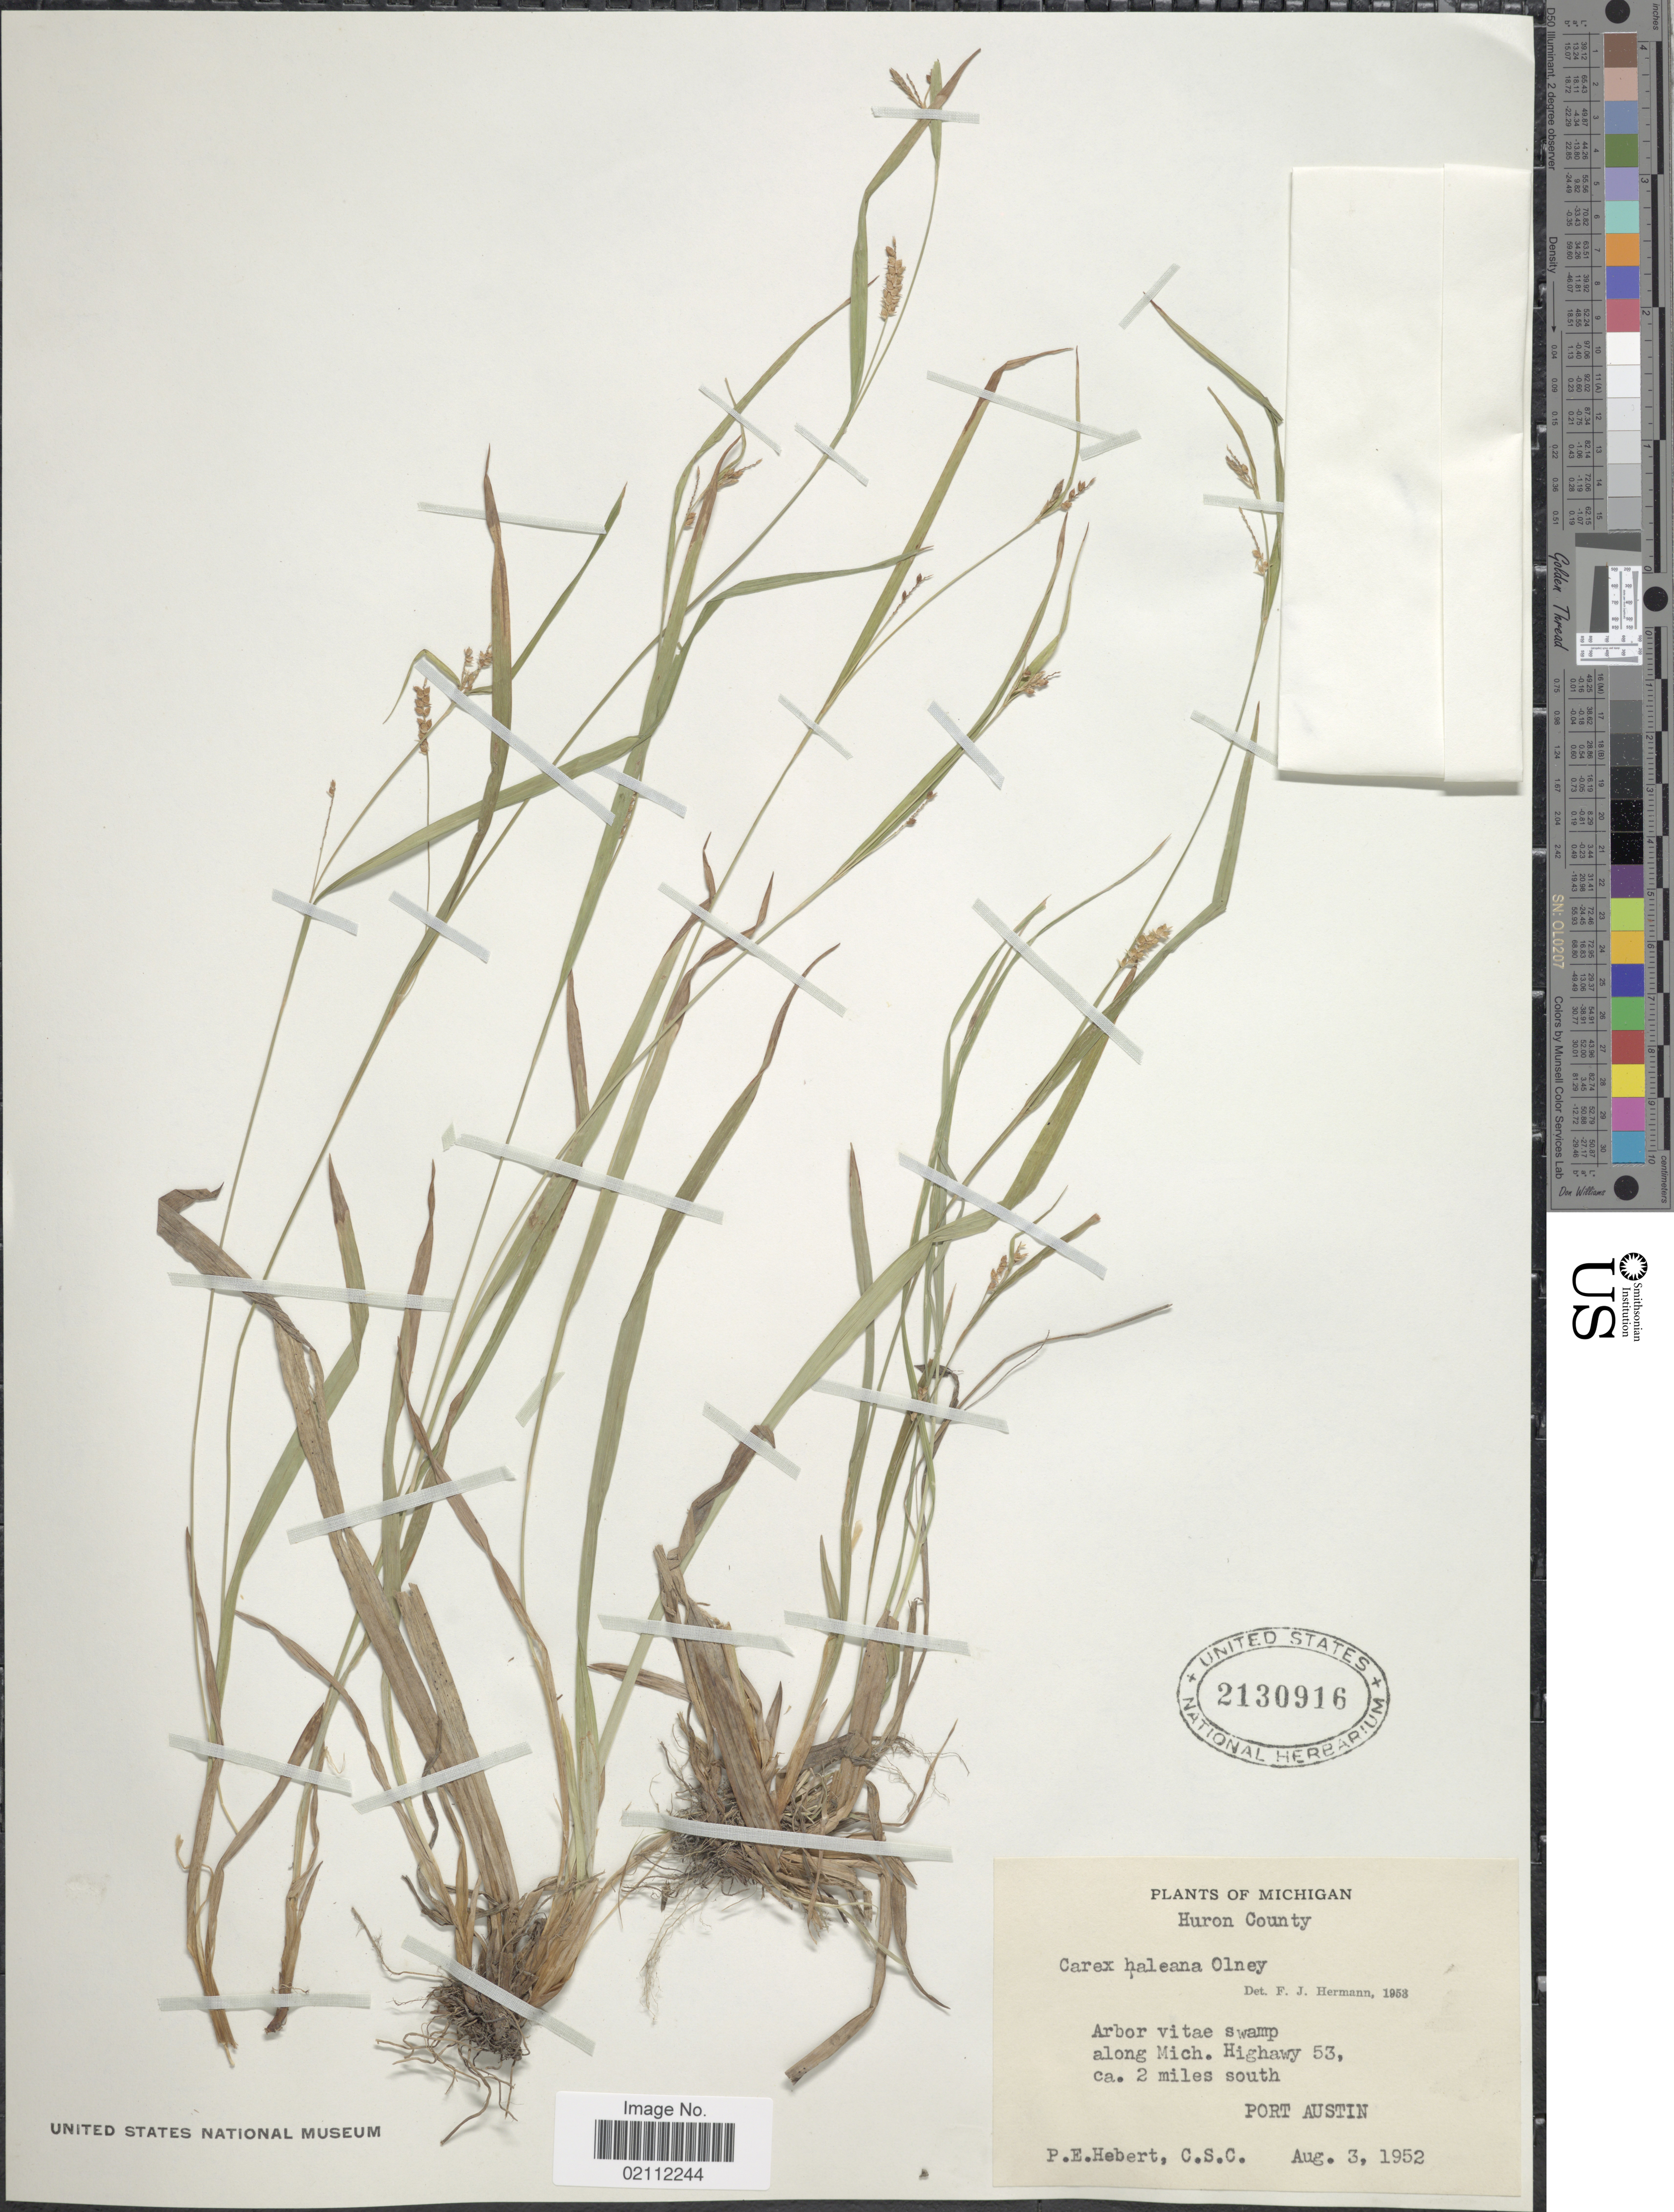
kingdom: Plantae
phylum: Tracheophyta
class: Liliopsida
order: Poales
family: Cyperaceae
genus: Carex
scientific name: Carex granularis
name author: Muhl. ex Willd.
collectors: P. Hebert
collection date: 1952-08-03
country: United States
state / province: Michigan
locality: Huron County. Arbor vitae swamp along Mich. Highway 53, ca. 2 miles south Port Austin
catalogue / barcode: US 2130916